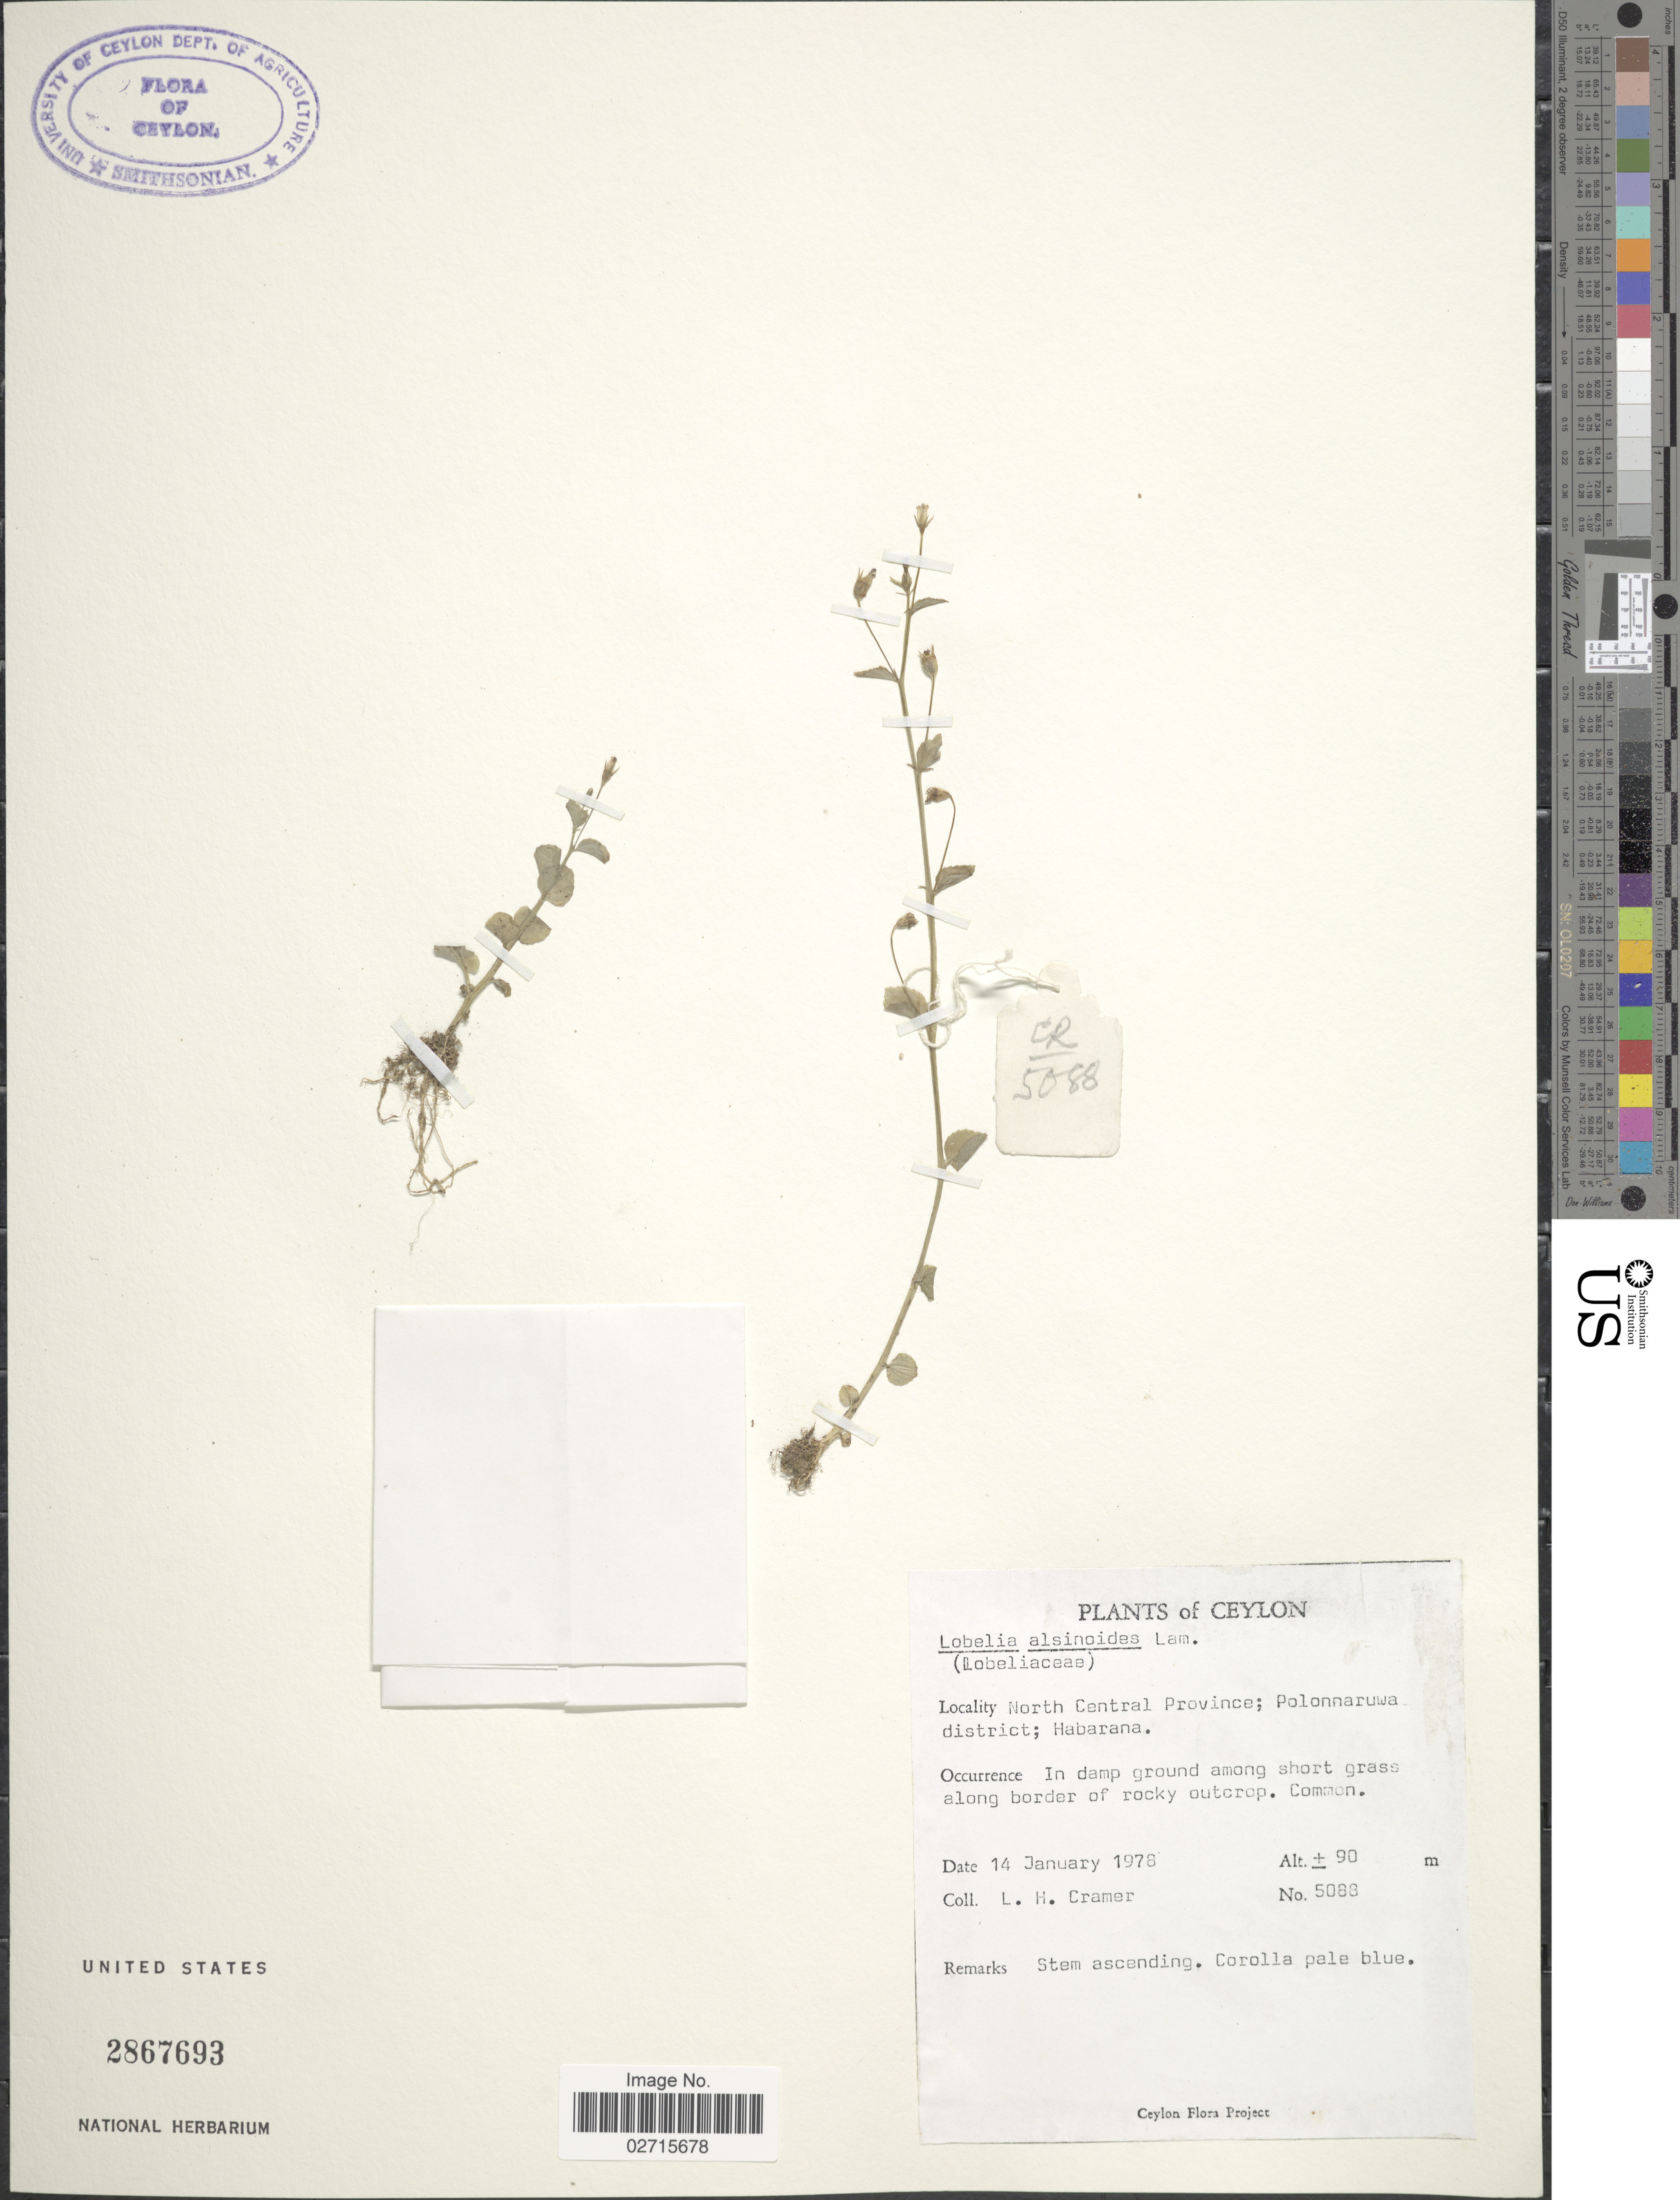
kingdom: Plantae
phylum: Tracheophyta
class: Magnoliopsida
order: Asterales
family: Campanulaceae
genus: Lobelia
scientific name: Lobelia alsinoides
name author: Lam.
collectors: L. H. Cramer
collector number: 5088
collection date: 1978-01-14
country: Sri Lanka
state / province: North Central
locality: Ceylon. North Central Province; Polonnaruwa district; Habarana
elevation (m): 90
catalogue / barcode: US 2867693